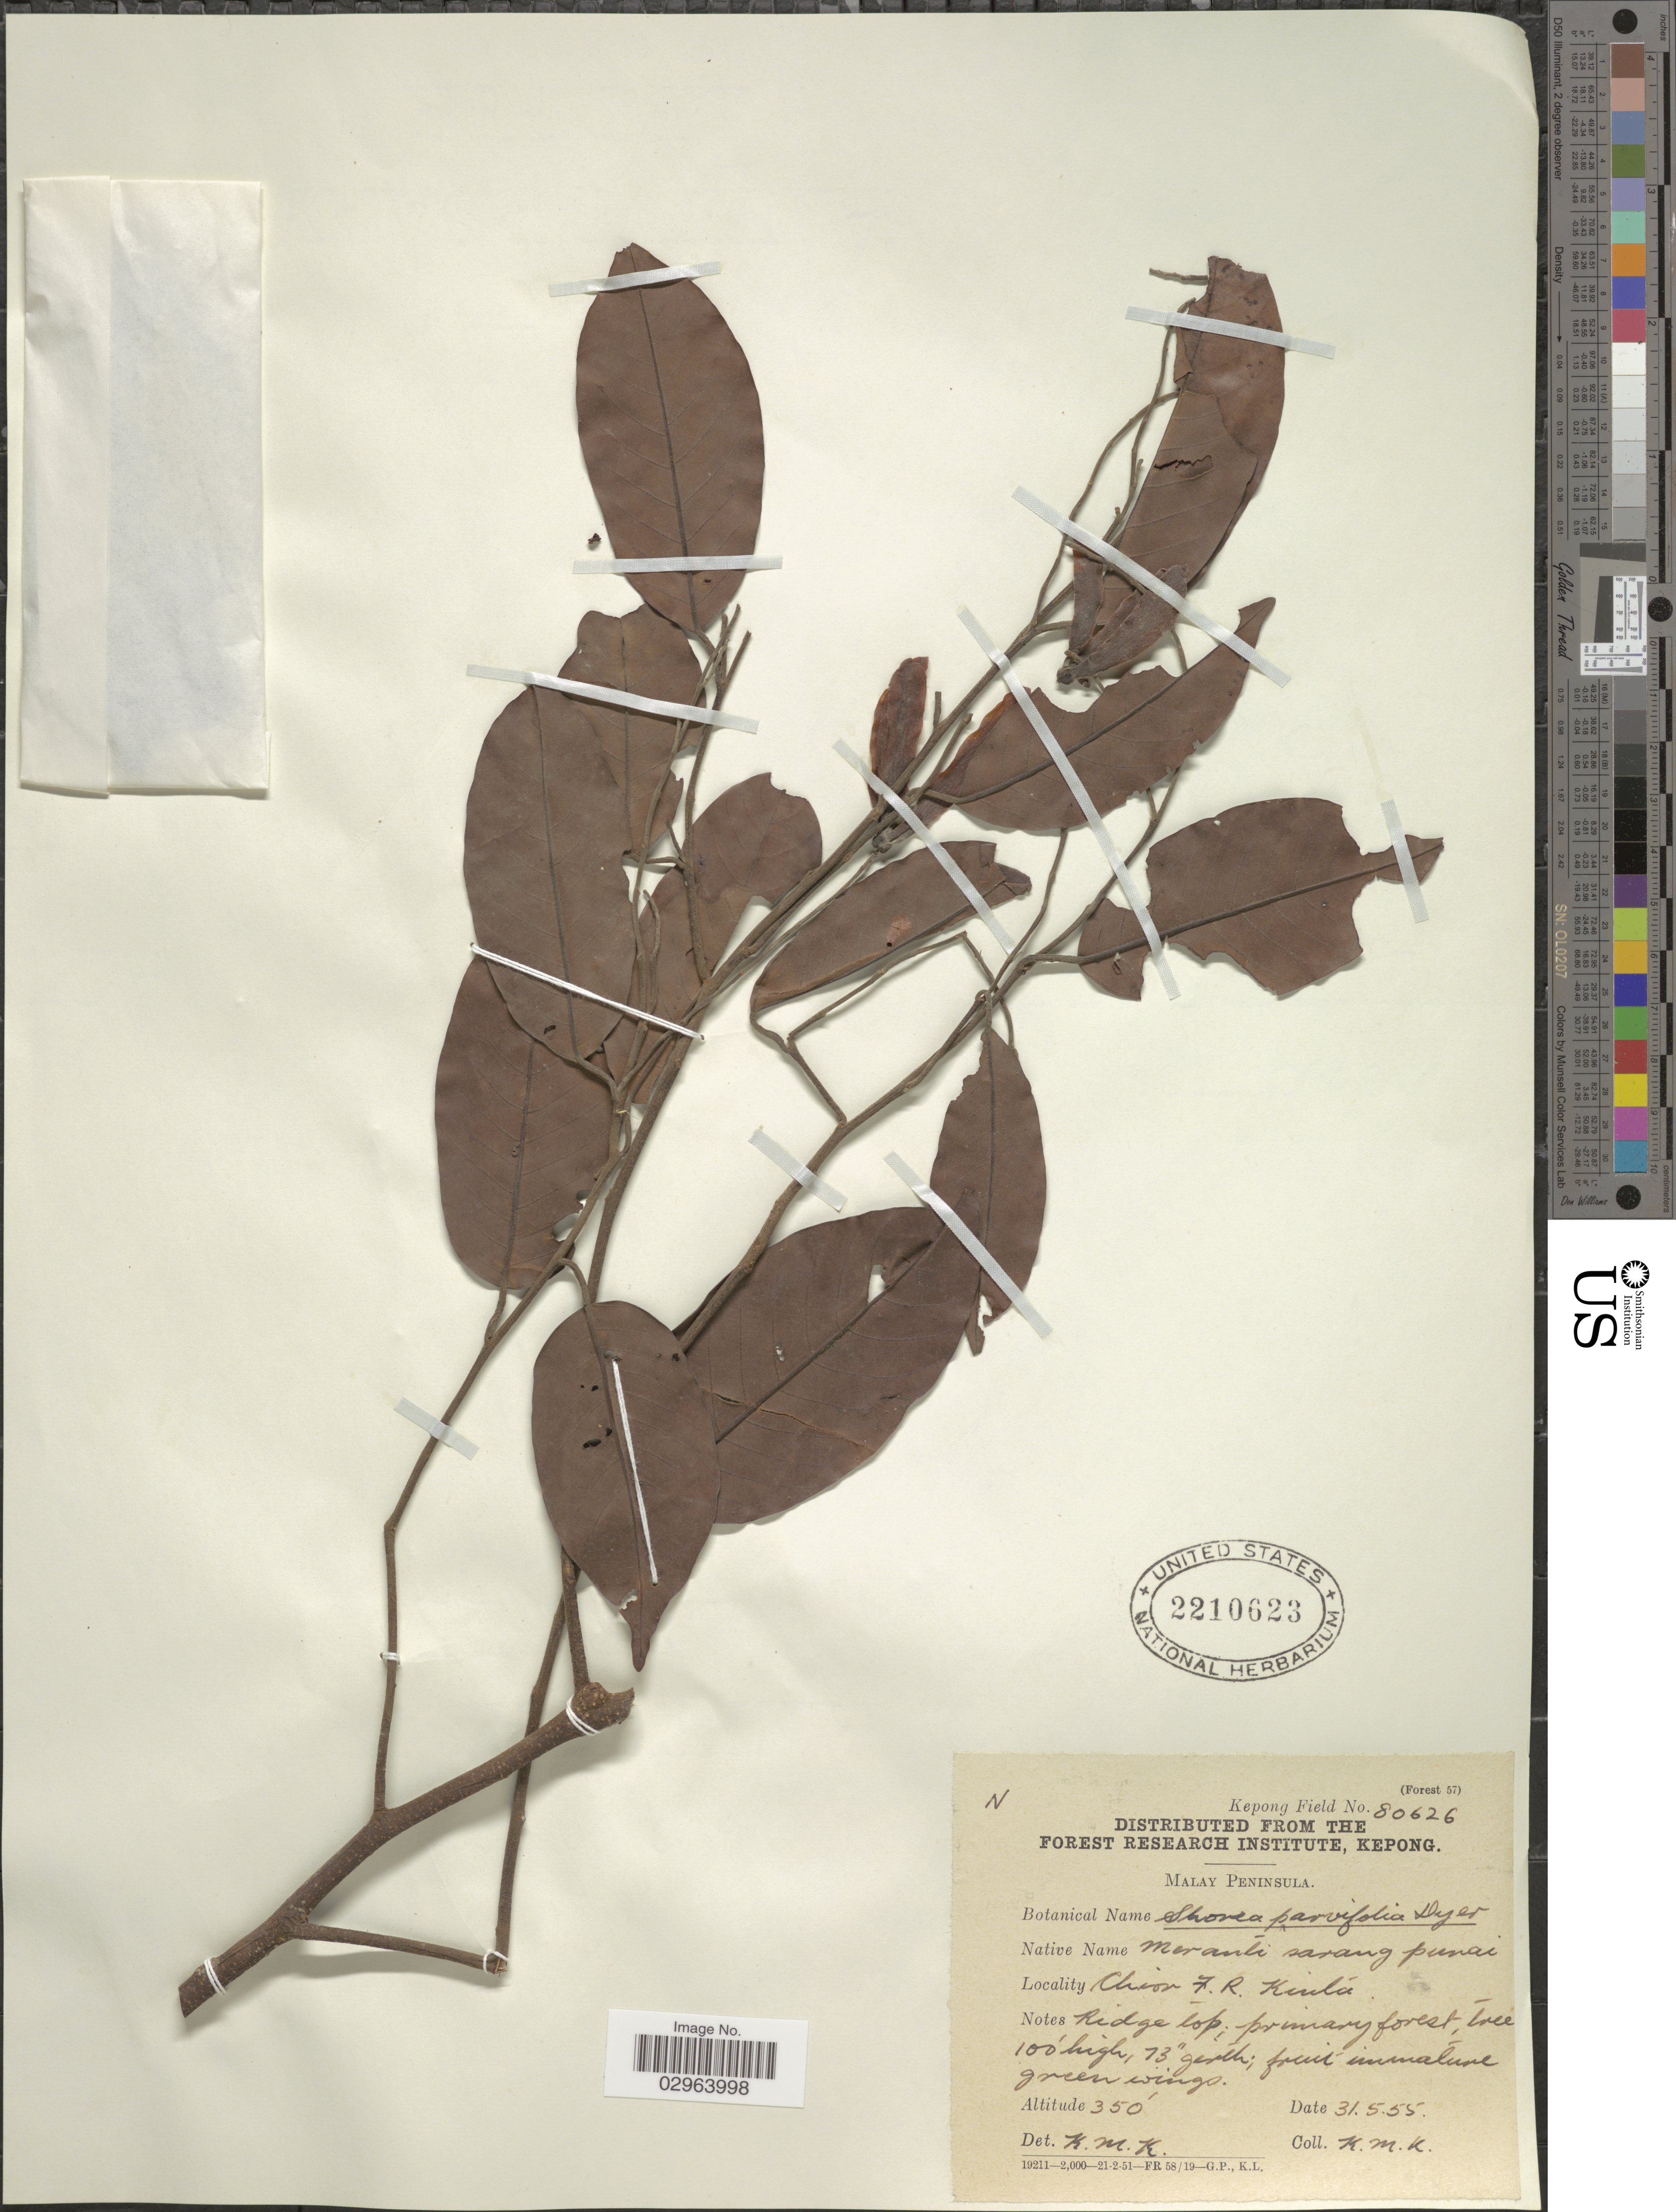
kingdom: Plantae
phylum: Tracheophyta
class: Magnoliopsida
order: Malvales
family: Dipterocarpaceae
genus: Rubroshorea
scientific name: Rubroshorea parvifolia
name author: (Dyer) P.S. Ashton & J. Heck.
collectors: K. M. K.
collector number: Kepong Field 80626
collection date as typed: Transcribed d/m/y: 31/5/55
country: Malaysia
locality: Malay Peninsula. Chior F.R. Kinta.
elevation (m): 107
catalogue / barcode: US 2210623